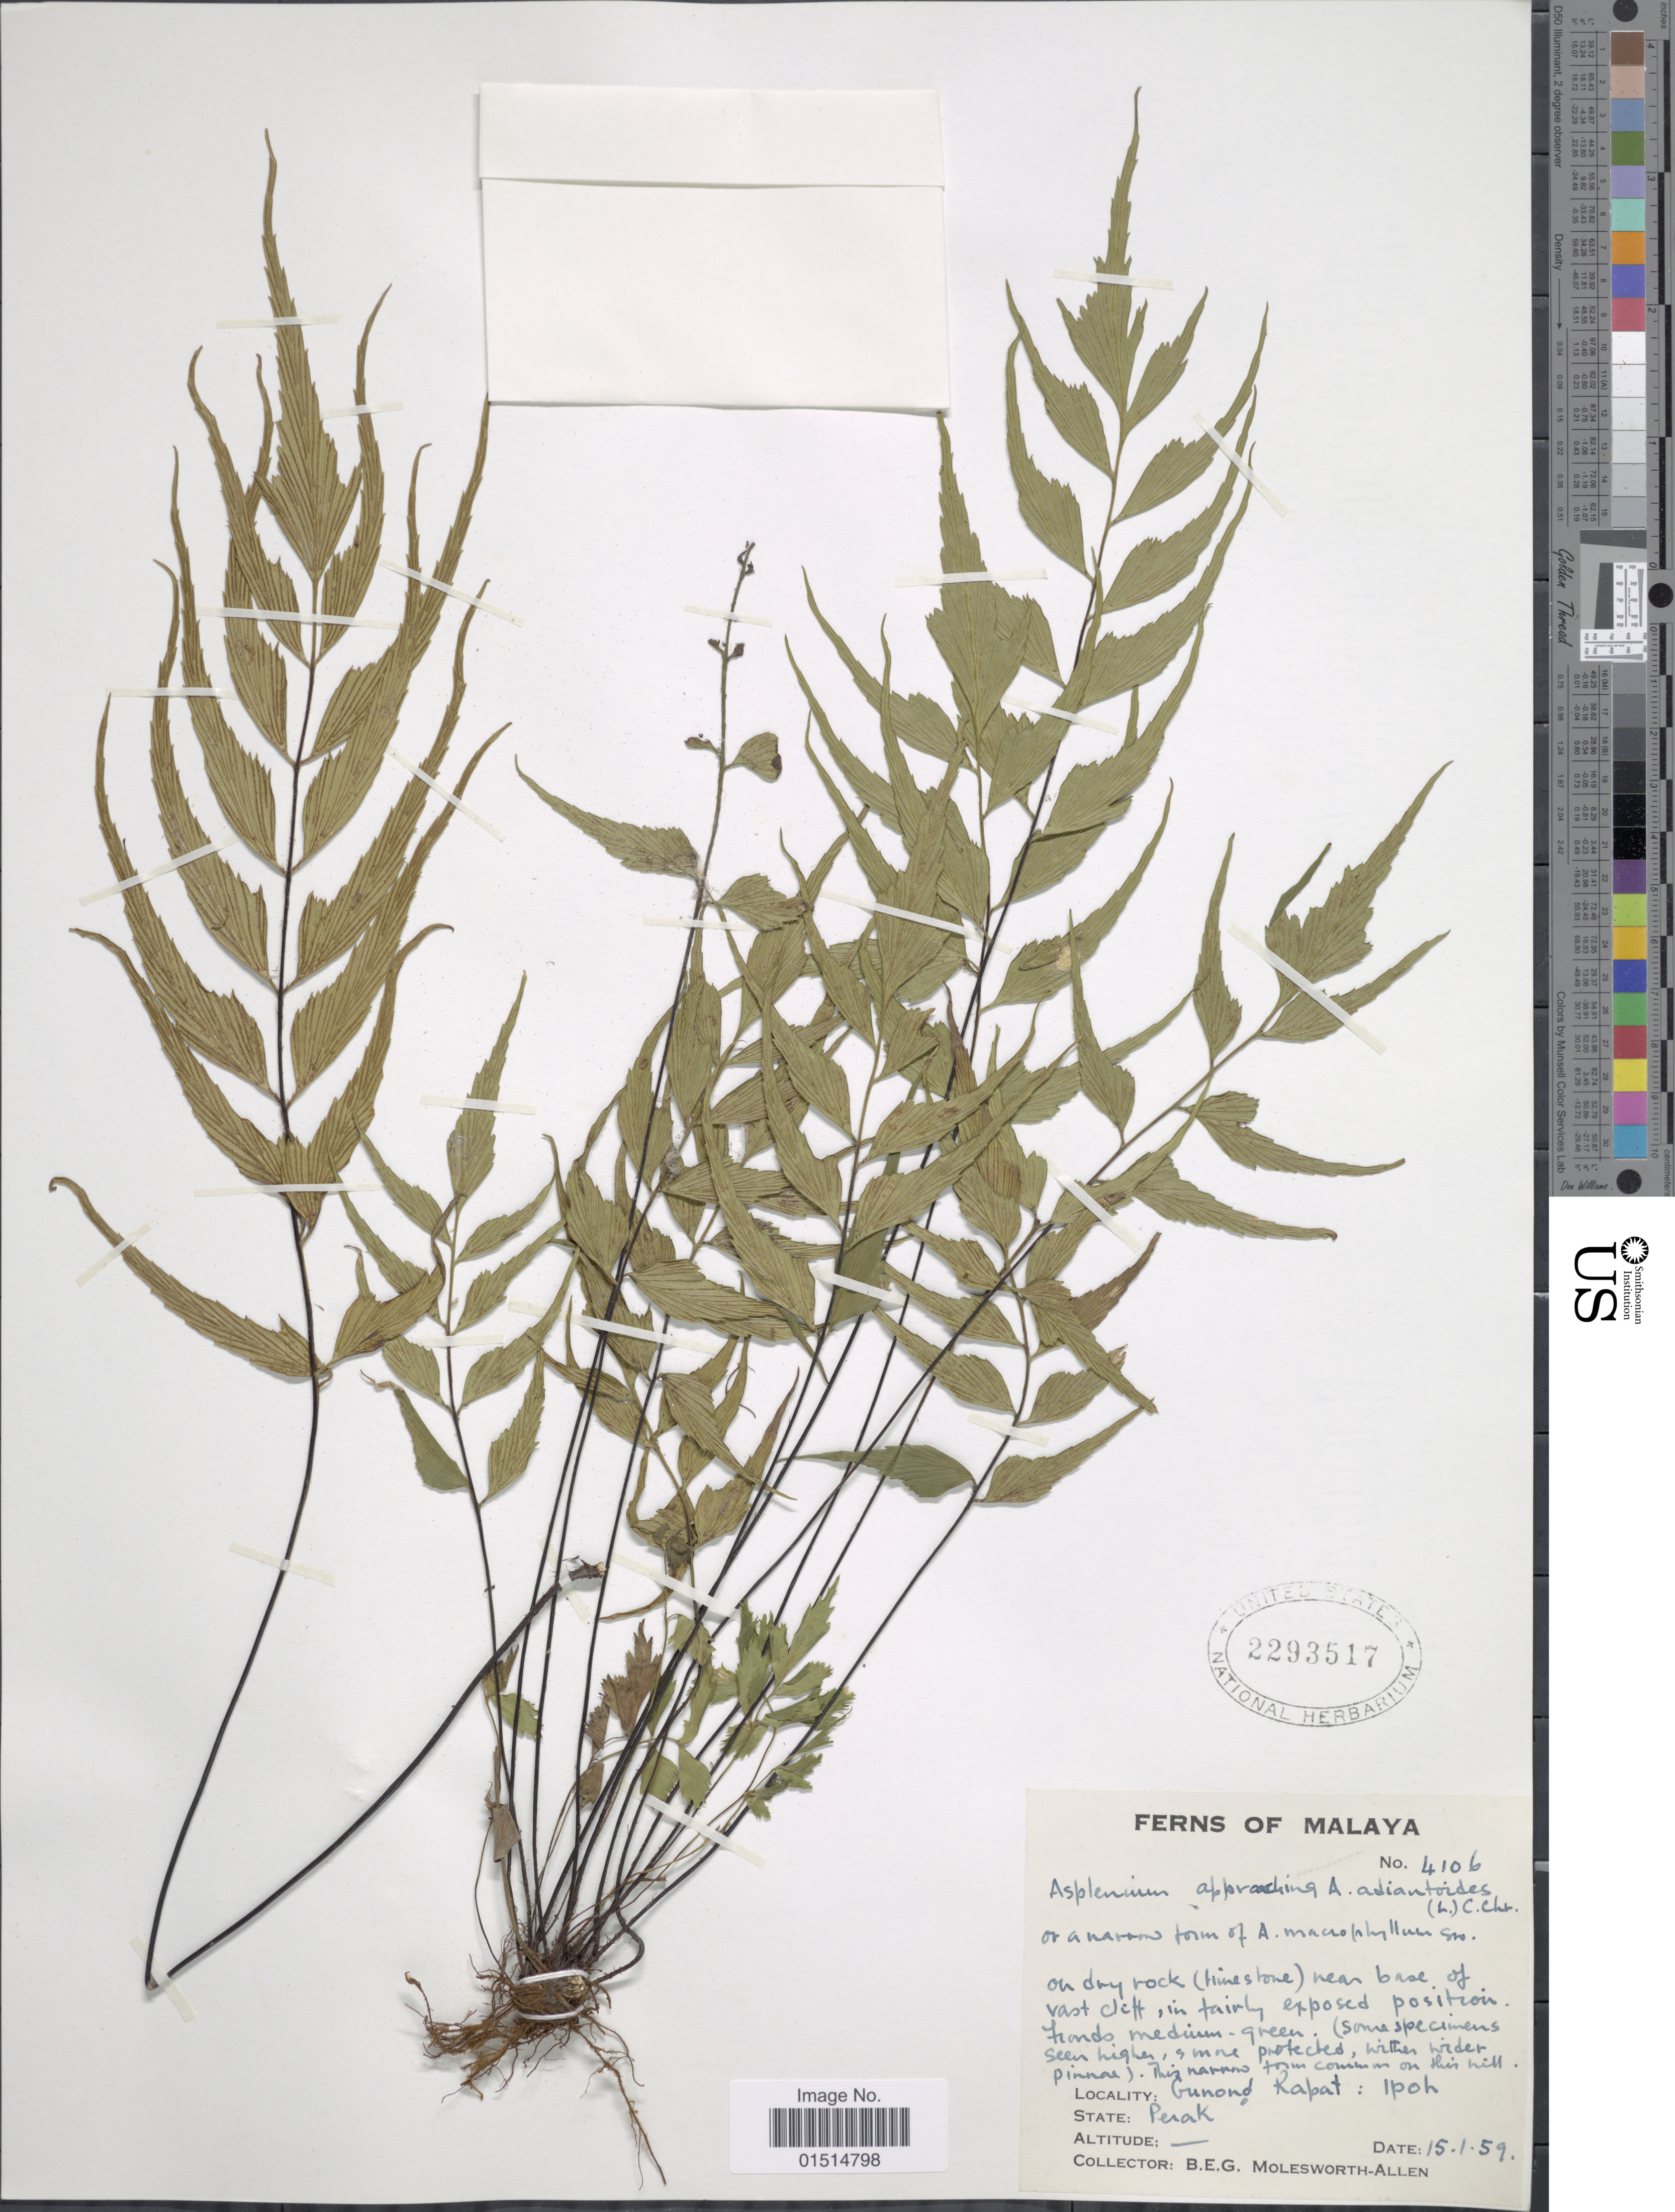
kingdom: Plantae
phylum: Tracheophyta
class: Polypodiopsida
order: Polypodiales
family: Aspleniaceae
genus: Asplenium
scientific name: Asplenium falcatum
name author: Lam.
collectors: B. E. G. Molesworth-Allen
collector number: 4106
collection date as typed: Transcribed d/m/y: 15/1/59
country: Malaysia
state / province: Perak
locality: Gunong Rapat, Ipoh, Malaya.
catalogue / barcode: US 2293517